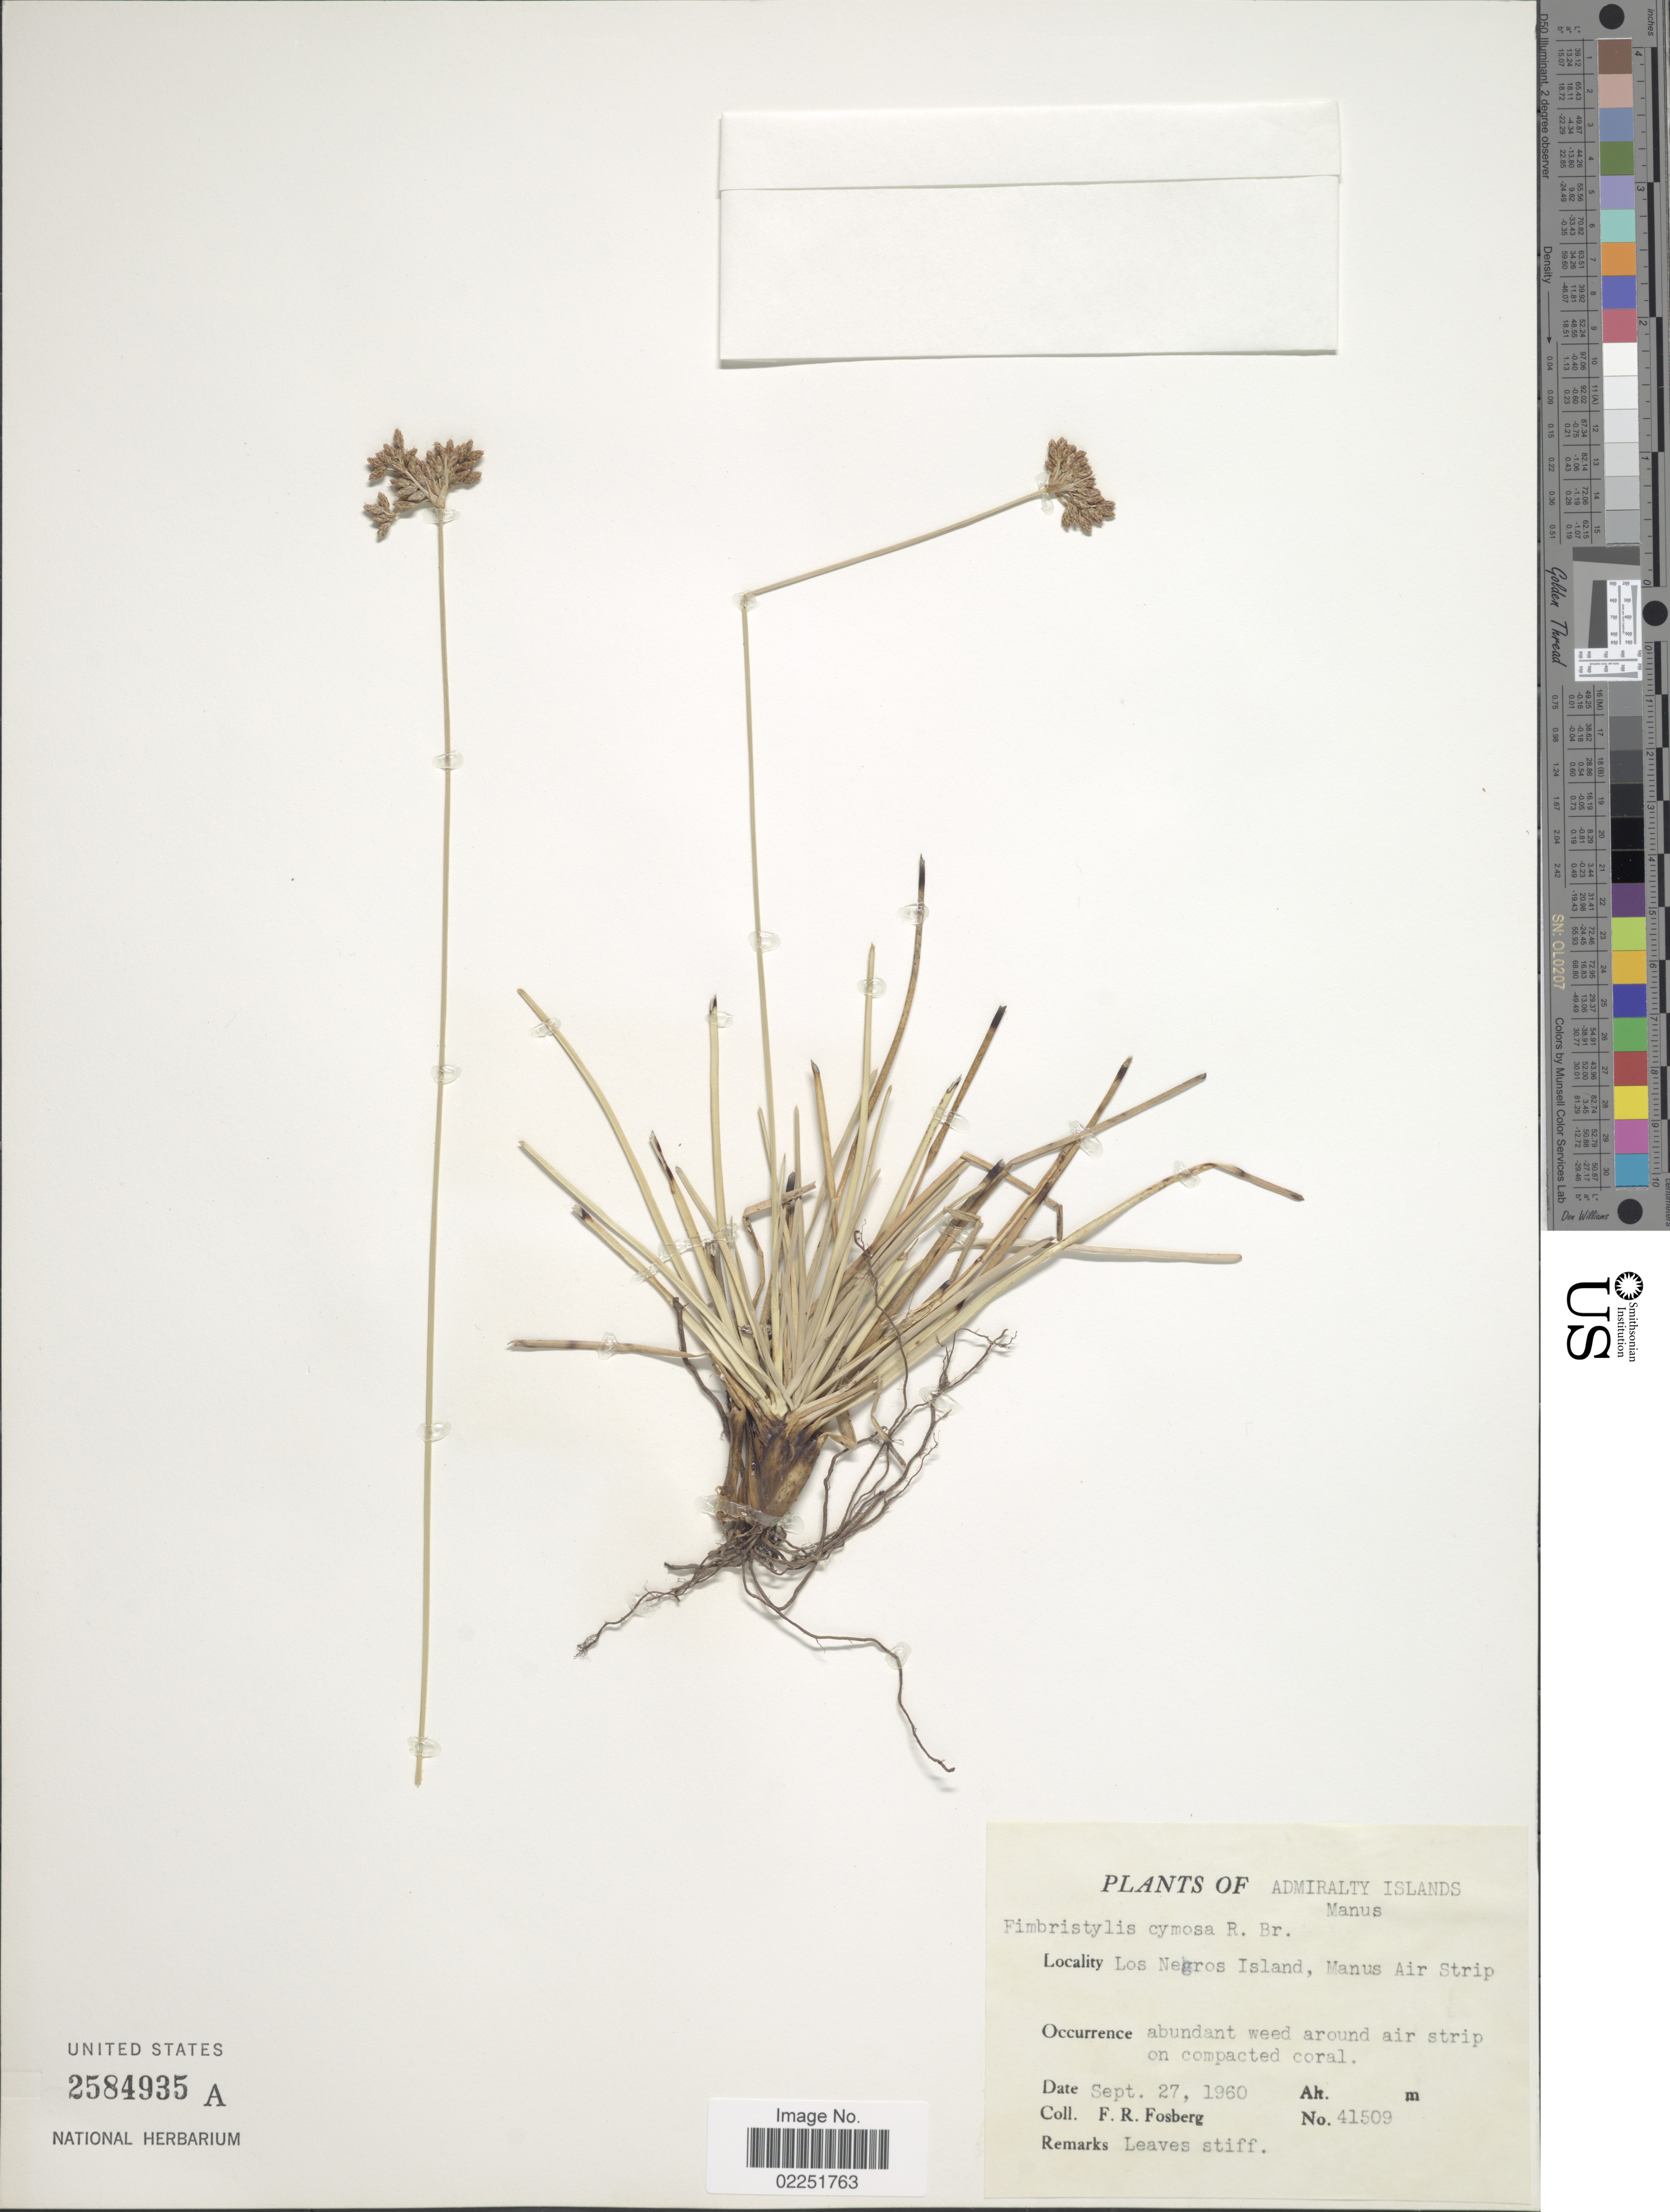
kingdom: Plantae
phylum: Tracheophyta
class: Liliopsida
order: Poales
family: Cyperaceae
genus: Fimbristylis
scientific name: Fimbristylis cymosa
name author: R. Br.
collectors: F. R. Fosberg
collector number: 41509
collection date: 1960-09-27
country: Papua New Guinea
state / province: Manus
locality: Admiralty Islands, Los Negros Island, Manus Air Strip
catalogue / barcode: US 2584935A